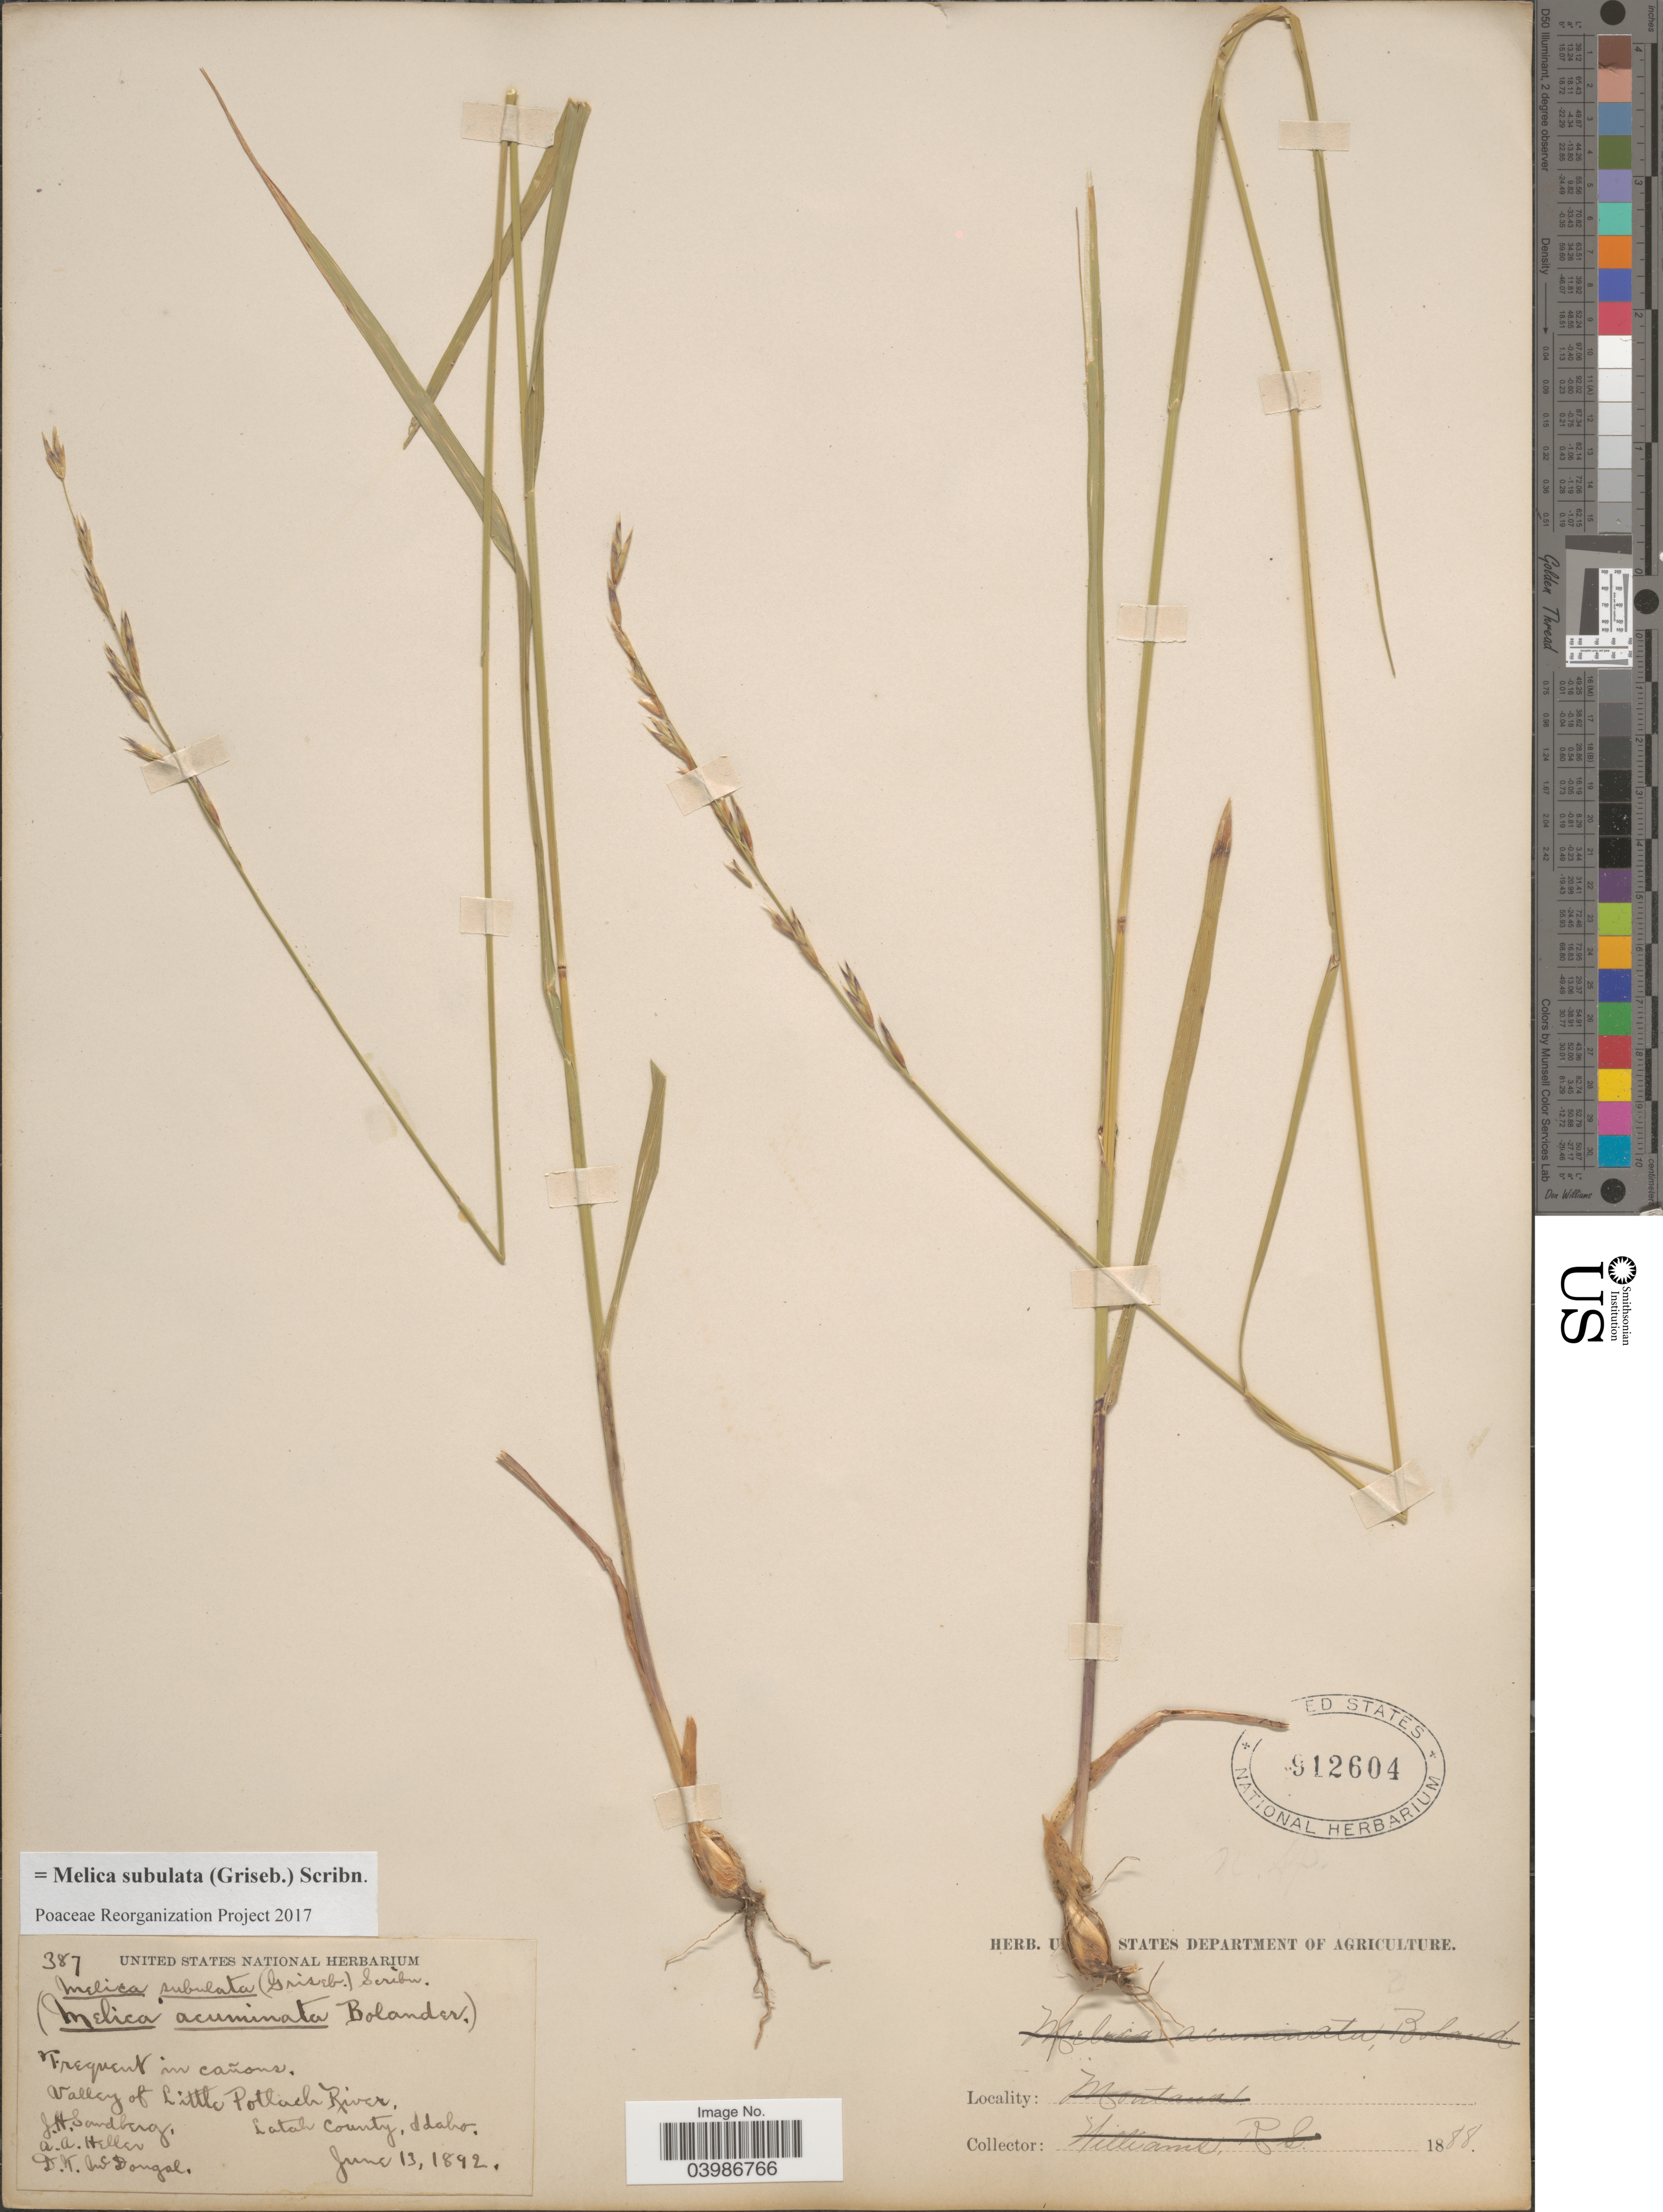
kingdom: Plantae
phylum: Tracheophyta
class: Liliopsida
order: Poales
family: Poaceae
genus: Melica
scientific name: Melica subulata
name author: (Griseb.) Scribn.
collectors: J. H. Sandberg, A. A. Heller & D. McDougal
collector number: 387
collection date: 1892-06-13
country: United States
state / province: Idaho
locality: Valley of Little Potlach River. Latah County.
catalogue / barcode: US 912604